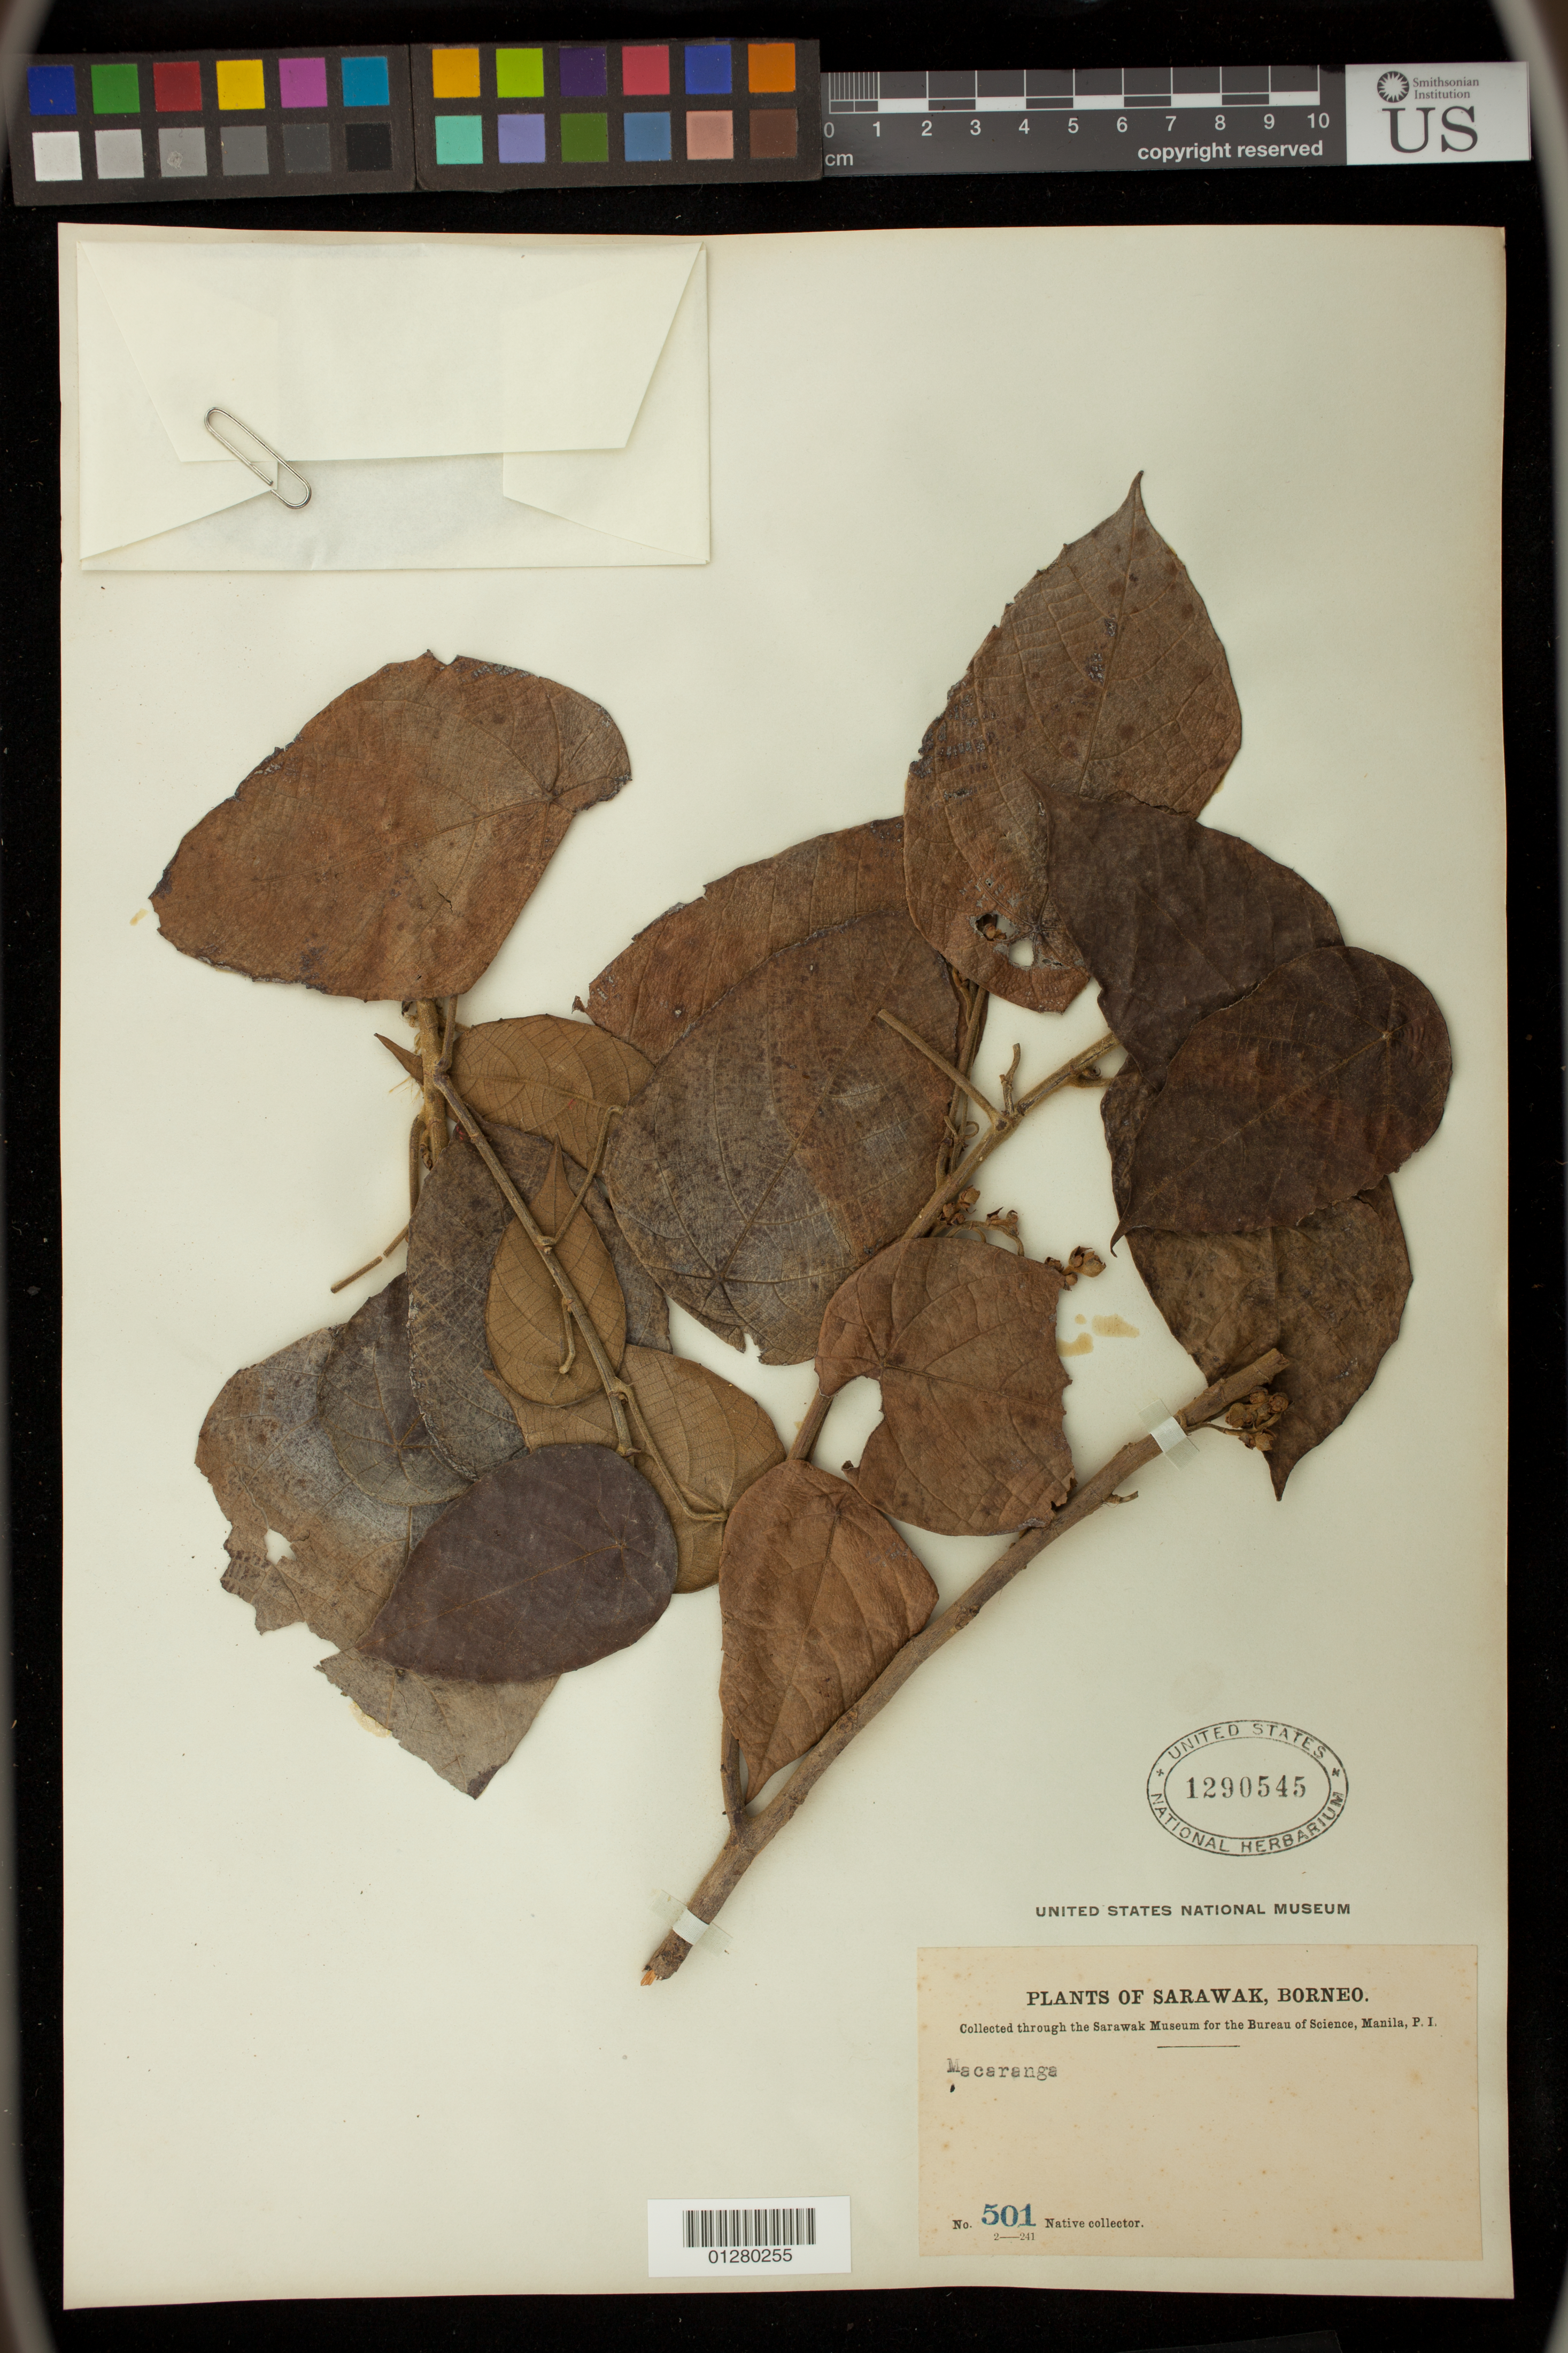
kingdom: Plantae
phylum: Tracheophyta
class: Magnoliopsida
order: Malpighiales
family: Euphorbiaceae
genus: Macaranga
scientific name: Macaranga sp.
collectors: Native collector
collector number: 501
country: Malaysia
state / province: Sarawak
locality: Borneo.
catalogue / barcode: US 1290545